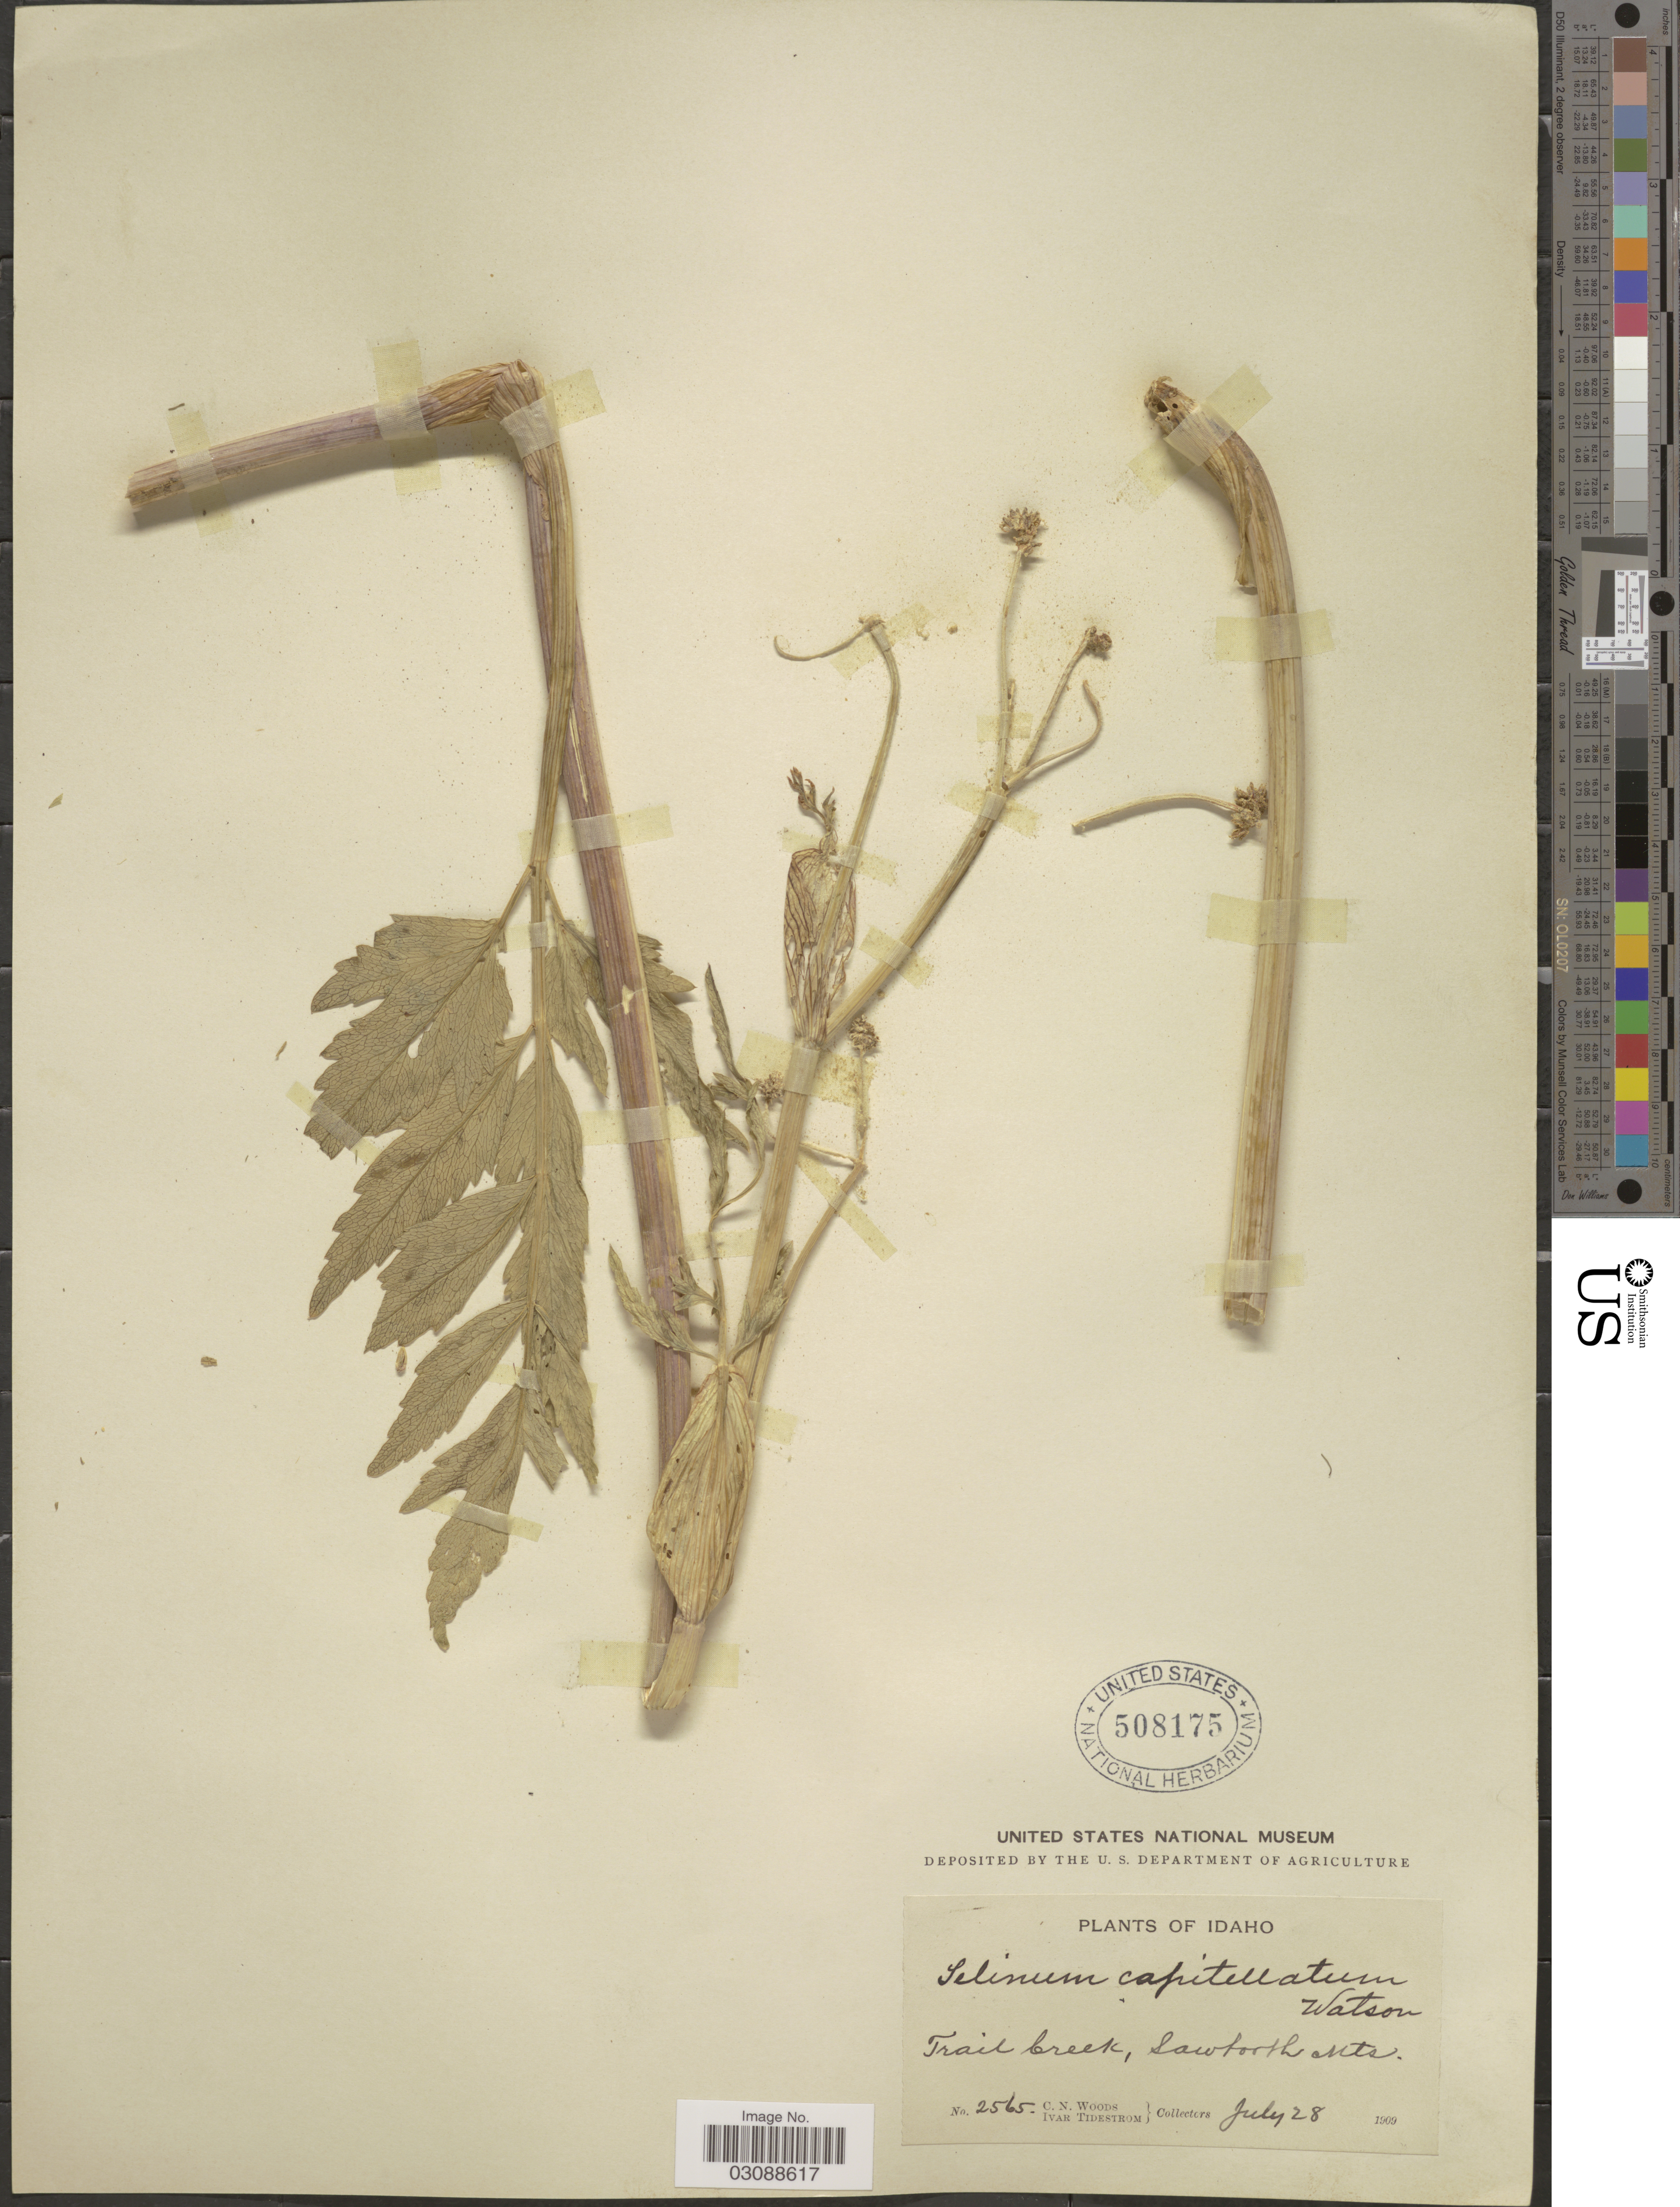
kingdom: Plantae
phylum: Tracheophyta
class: Magnoliopsida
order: Apiales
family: Apiaceae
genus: Sphenosciadium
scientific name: Sphenosciadium capitellatum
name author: A. Gray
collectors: C. Woods & I. F. Tidestrom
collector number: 2565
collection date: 1909-07-28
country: United States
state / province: Idaho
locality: Trail Creek, Sawforth Mts.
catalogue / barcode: US 508175